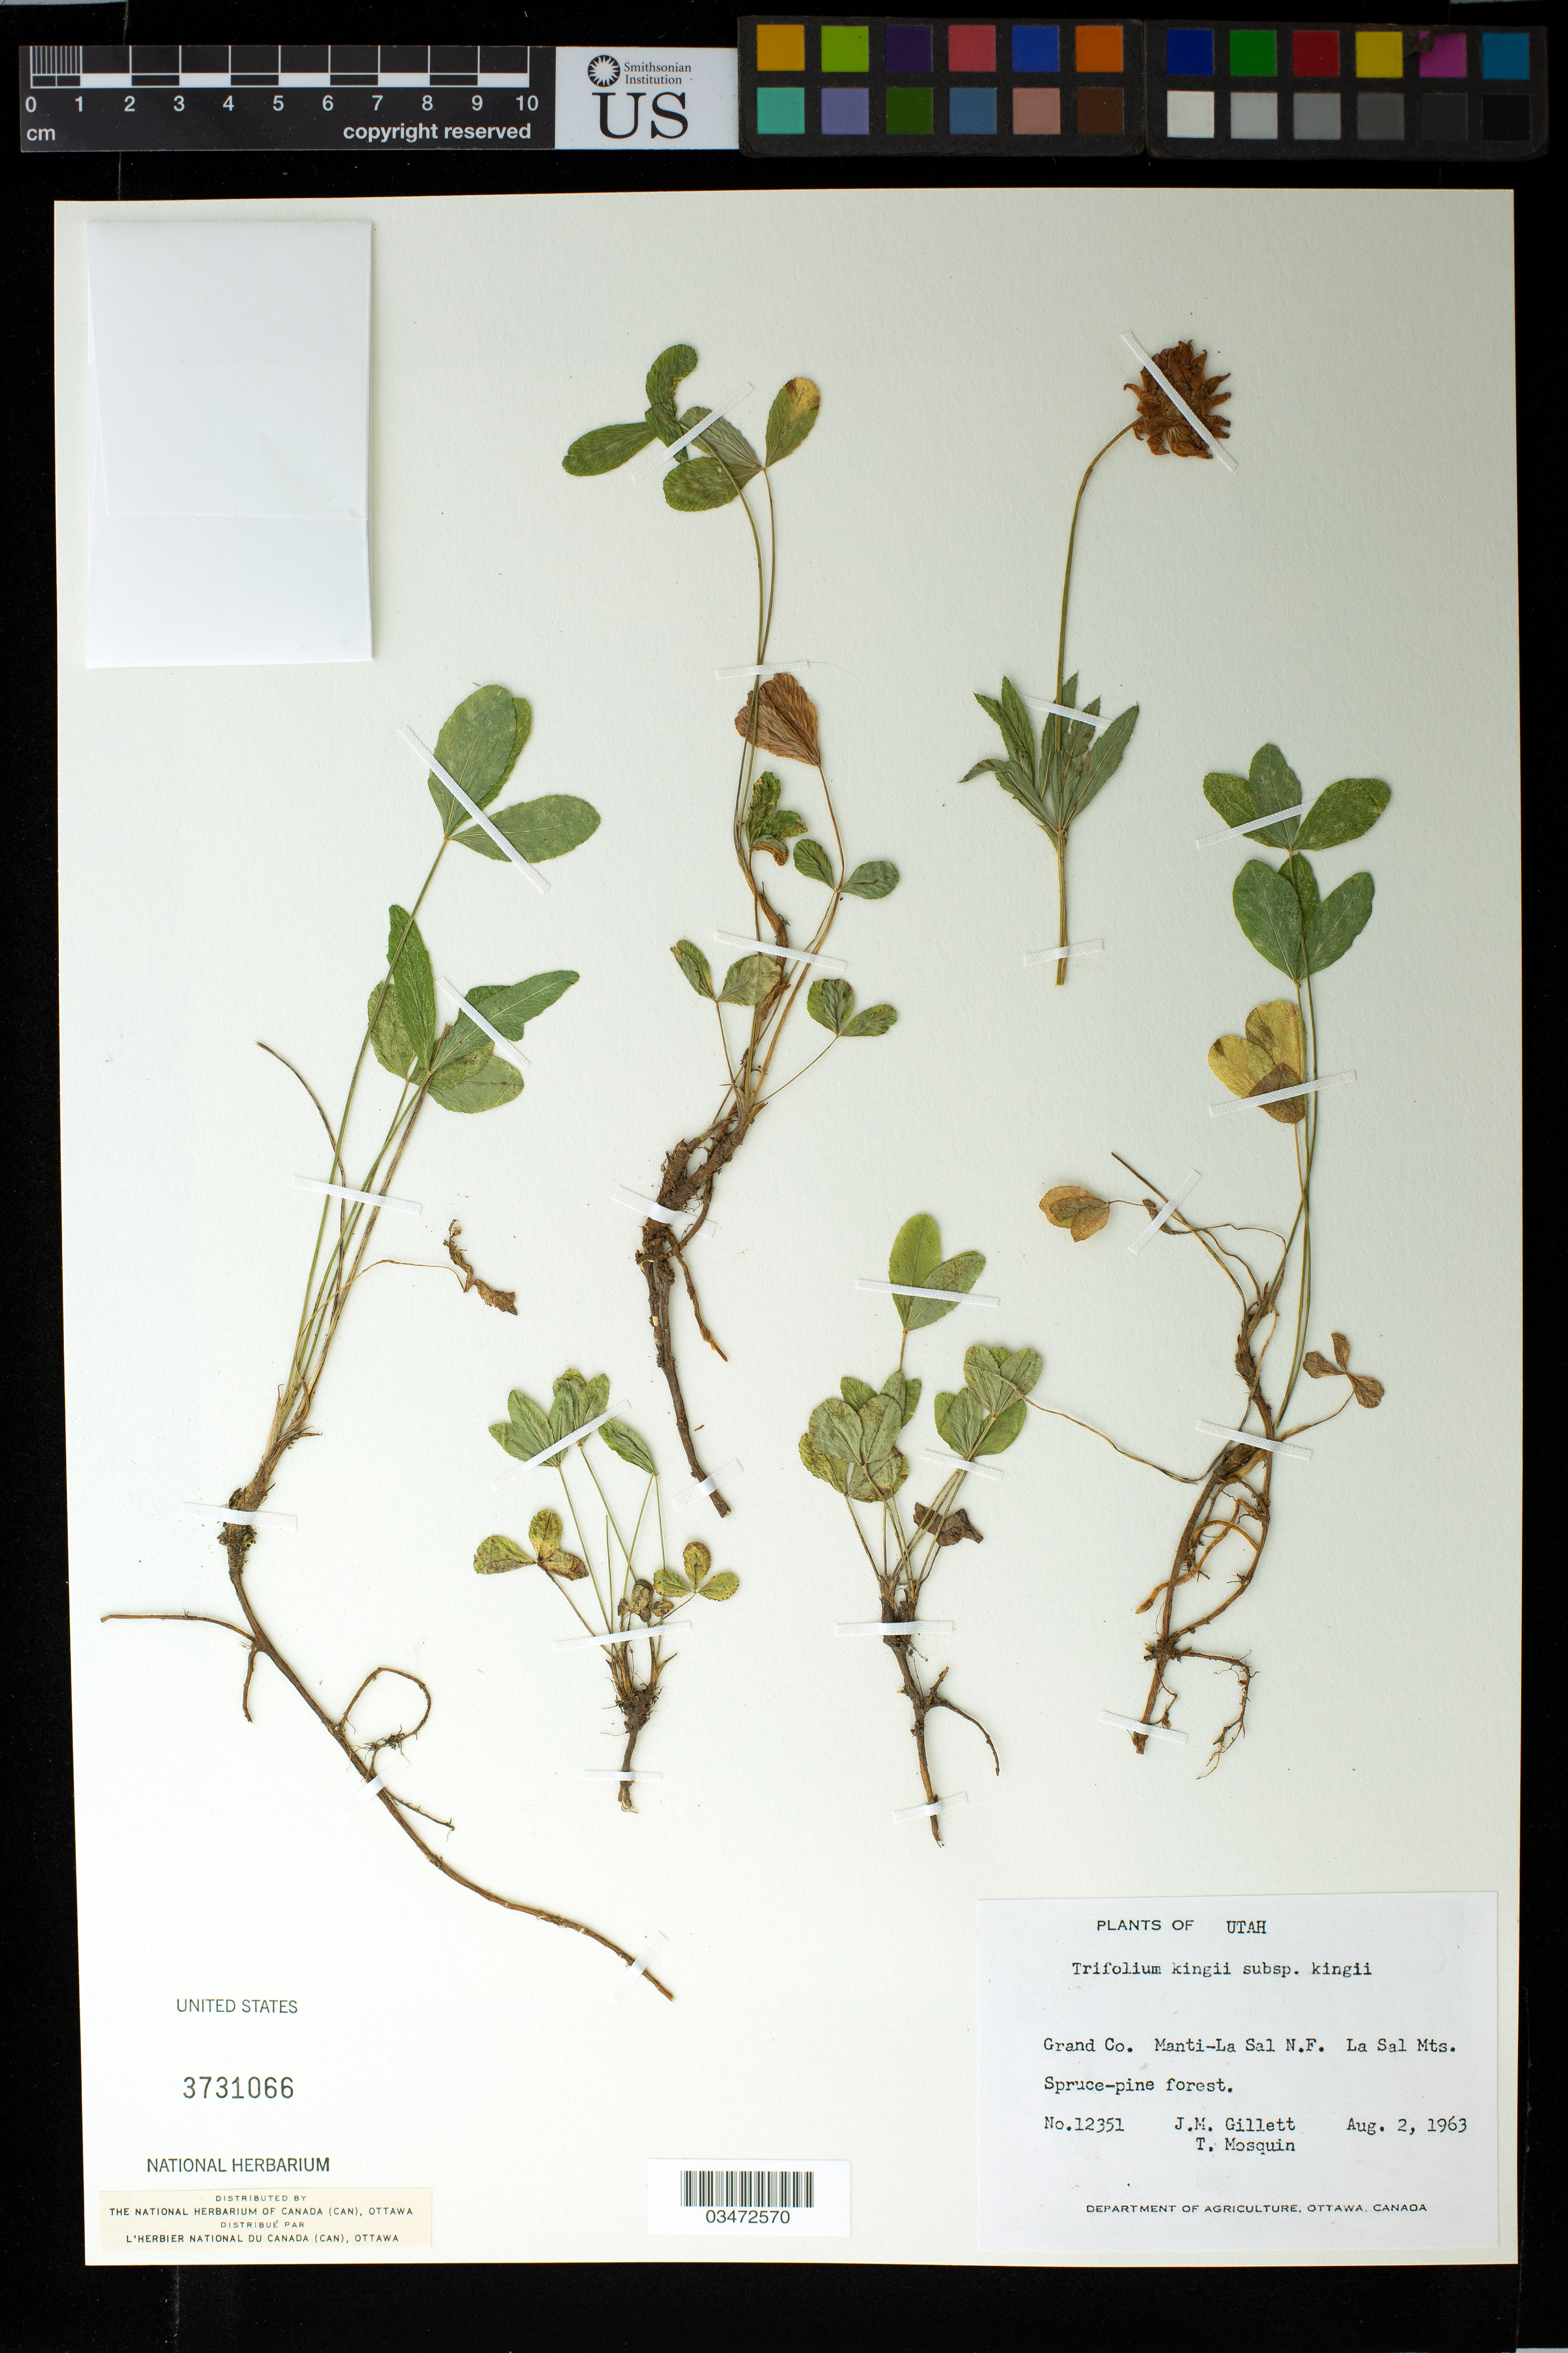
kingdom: Plantae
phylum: Tracheophyta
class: Magnoliopsida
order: Fabales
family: Fabaceae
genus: Trifolium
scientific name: Trifolium kingii subsp. kingii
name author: S. Watson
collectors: J. Gillett & T. Mosquin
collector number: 12351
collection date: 1963-08-02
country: United States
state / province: Utah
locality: Grand Co. Manti-La Sal N.F. La Sal Mts.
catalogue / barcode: US 3731066